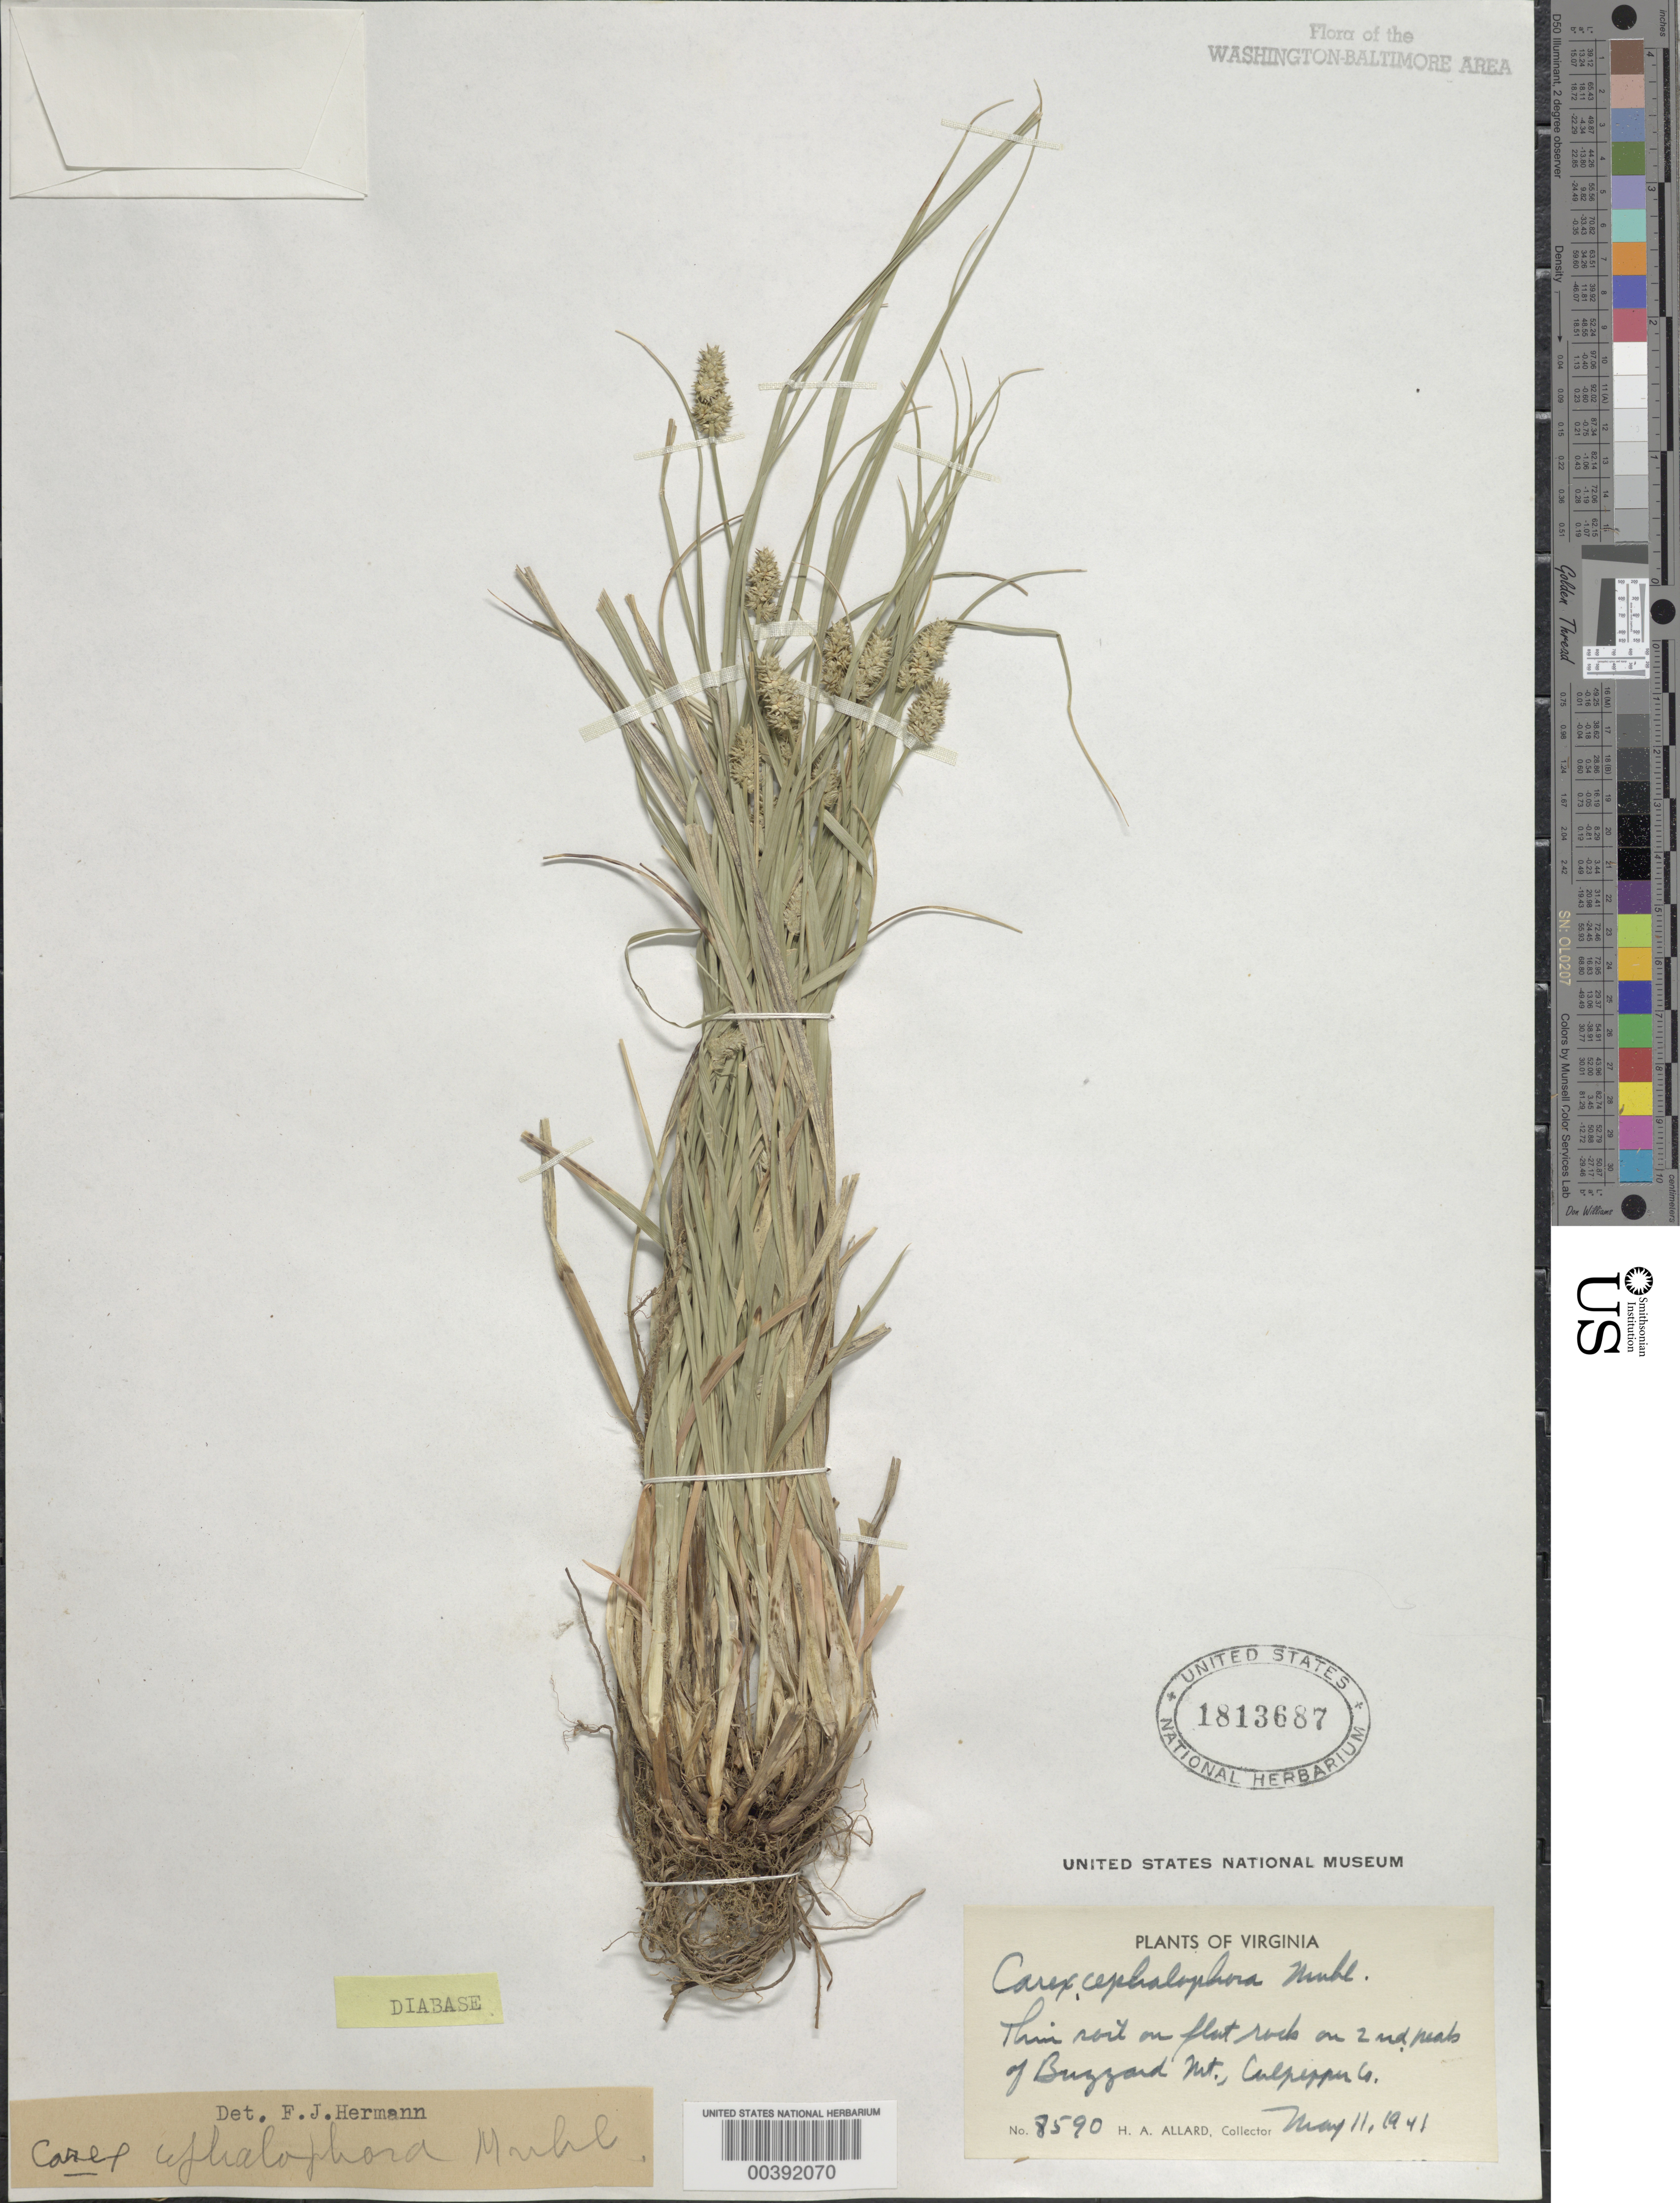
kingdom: Plantae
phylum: Tracheophyta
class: Liliopsida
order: Poales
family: Cyperaceae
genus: Carex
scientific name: Carex cephalophora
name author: Muhl. ex Willd.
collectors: H. A. Allard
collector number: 8590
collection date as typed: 11 May 1941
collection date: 1941-05-11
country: United States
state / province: Virginia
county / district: Culpeper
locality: Buzzard Mountain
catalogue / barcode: US 1813687